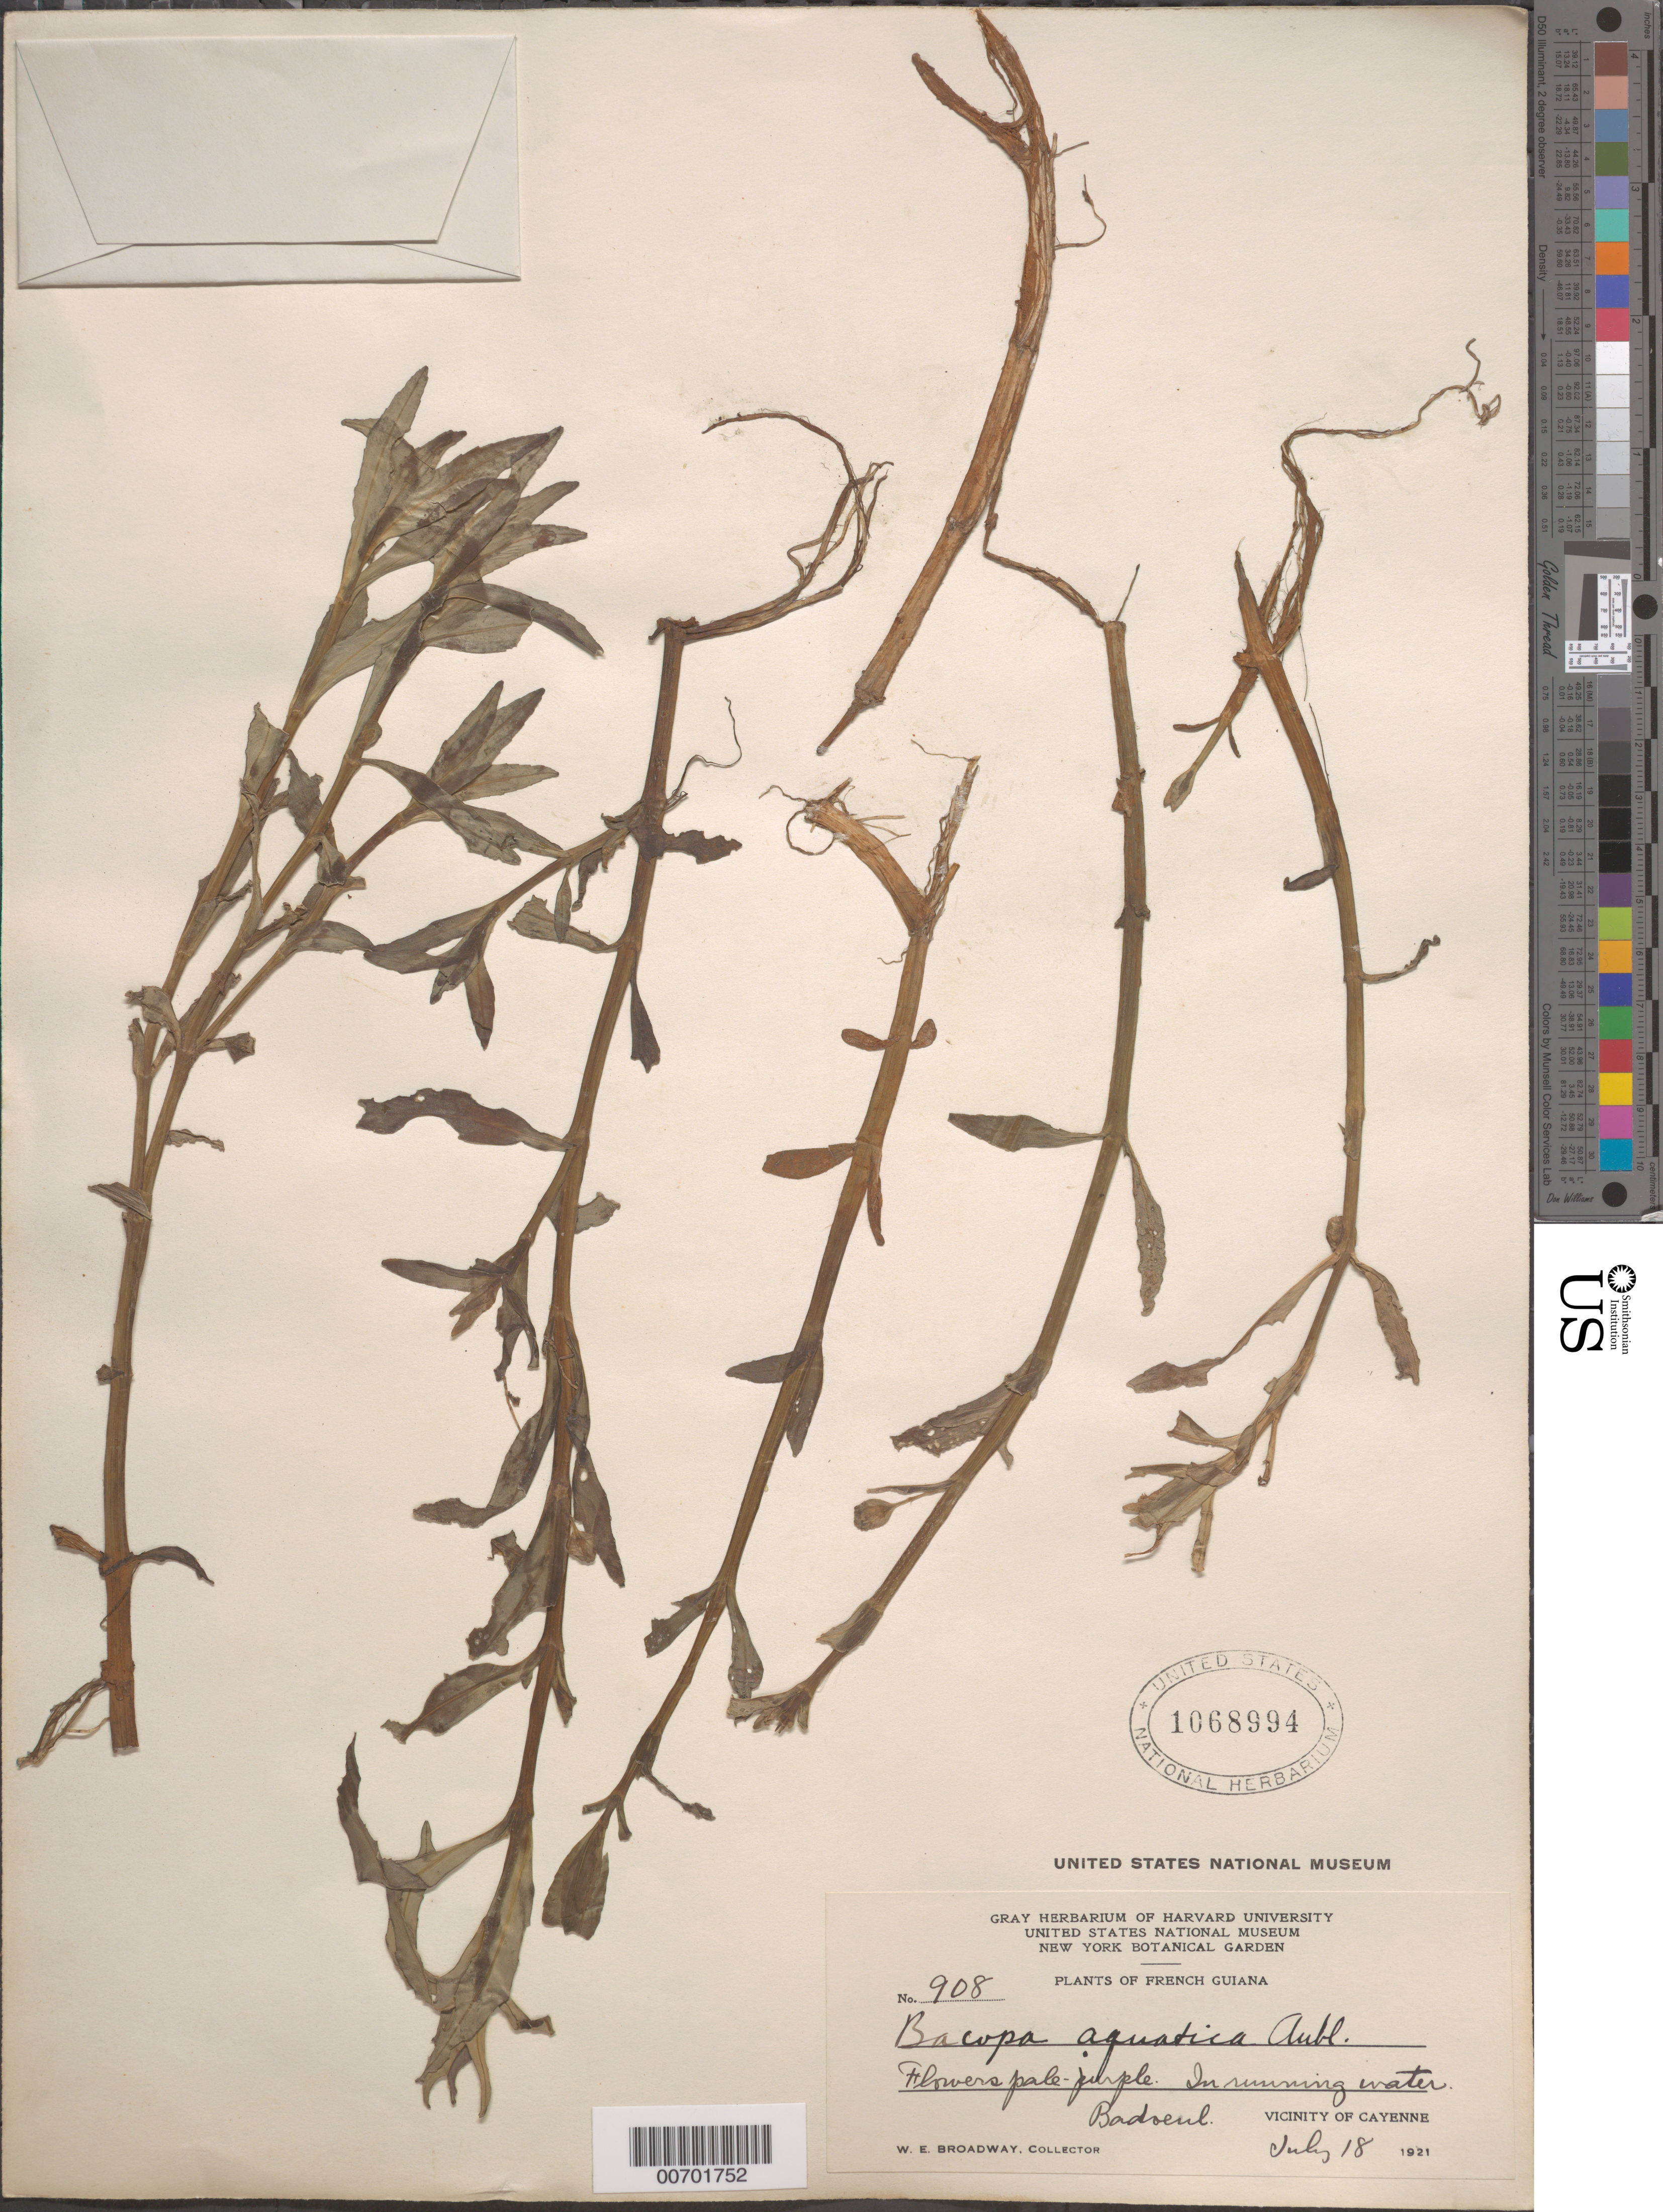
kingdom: Plantae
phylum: Tracheophyta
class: Magnoliopsida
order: Lamiales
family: Plantaginaceae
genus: Bacopa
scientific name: Bacopa aquatica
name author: Aubl.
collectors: W. E. Broadway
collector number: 908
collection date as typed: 18-Jul-21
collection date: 1921-07-18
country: French Guiana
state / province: Cayenne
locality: Cayenne, vic., Badoeul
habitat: In running water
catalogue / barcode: US 1068994